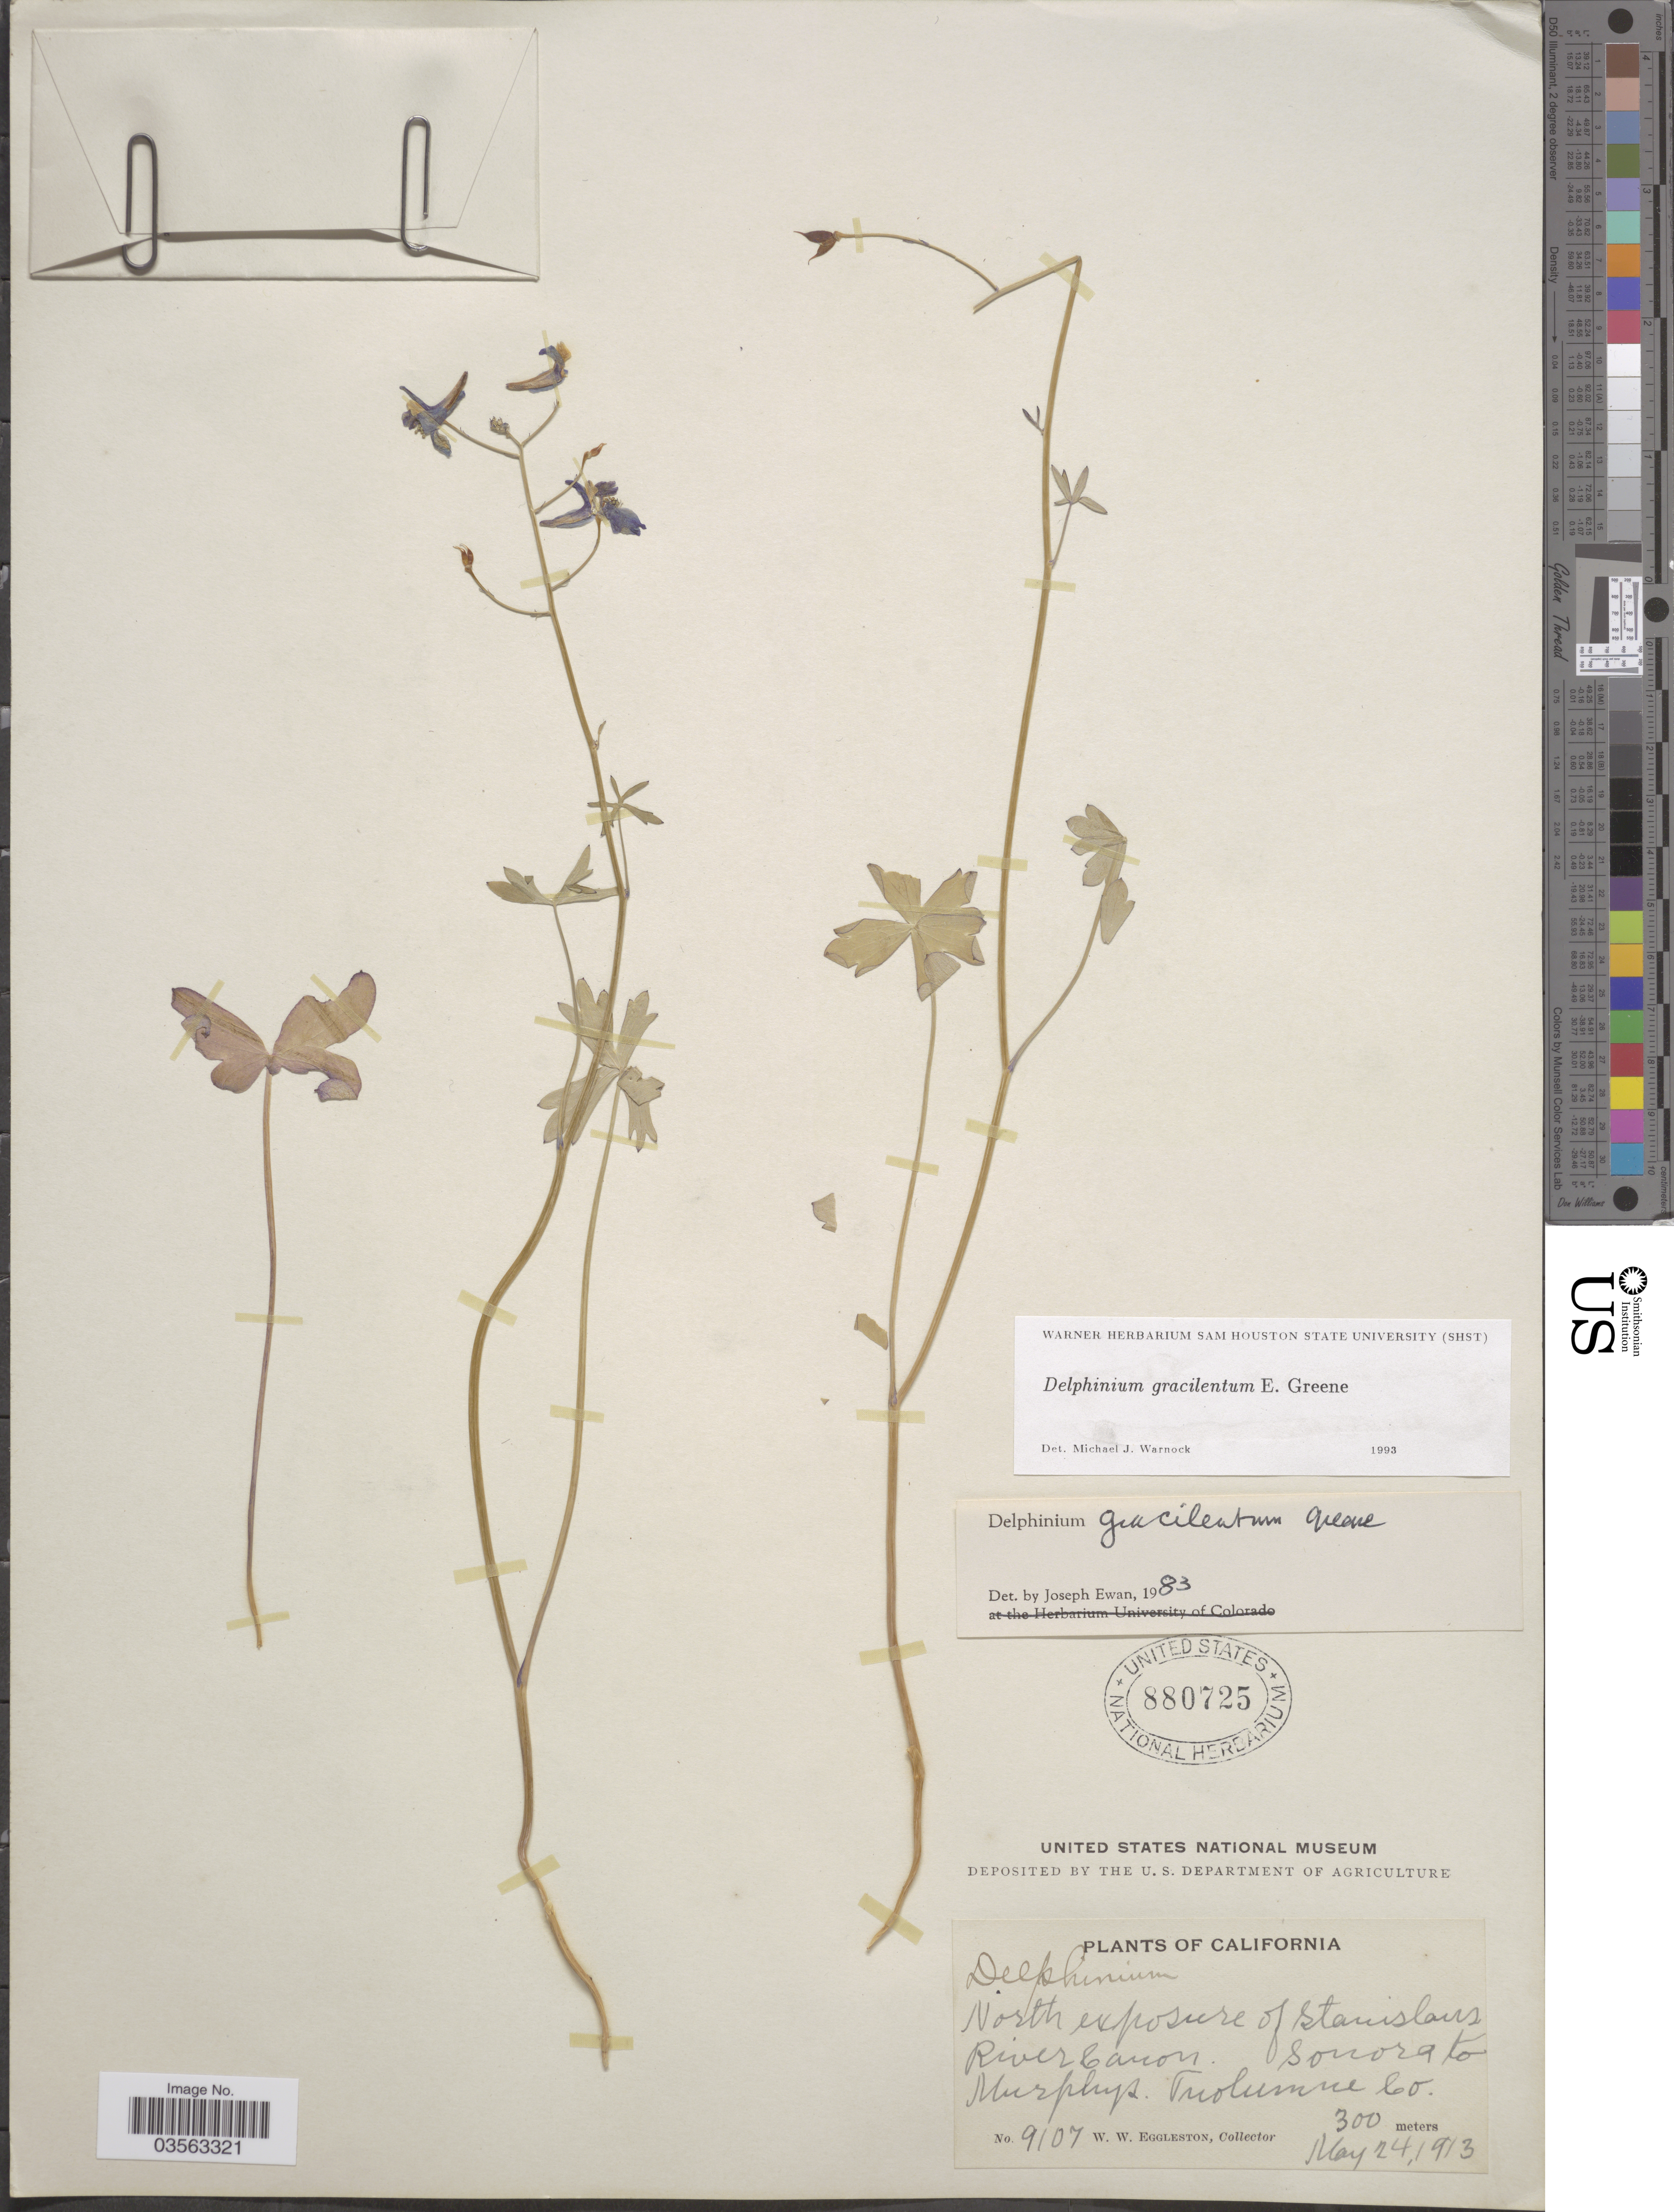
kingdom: Plantae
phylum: Tracheophyta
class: Magnoliopsida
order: Ranunculales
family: Ranunculaceae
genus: Delphinium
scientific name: Delphinium gracilentum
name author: Greene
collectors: W. W. Eggleston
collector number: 9107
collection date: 1913-05-24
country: United States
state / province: California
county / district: Tuolumne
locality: North exposure of Stanislaus River Canon. Sonora to Murphys. Tuolumne Co.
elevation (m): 300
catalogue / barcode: US 880725